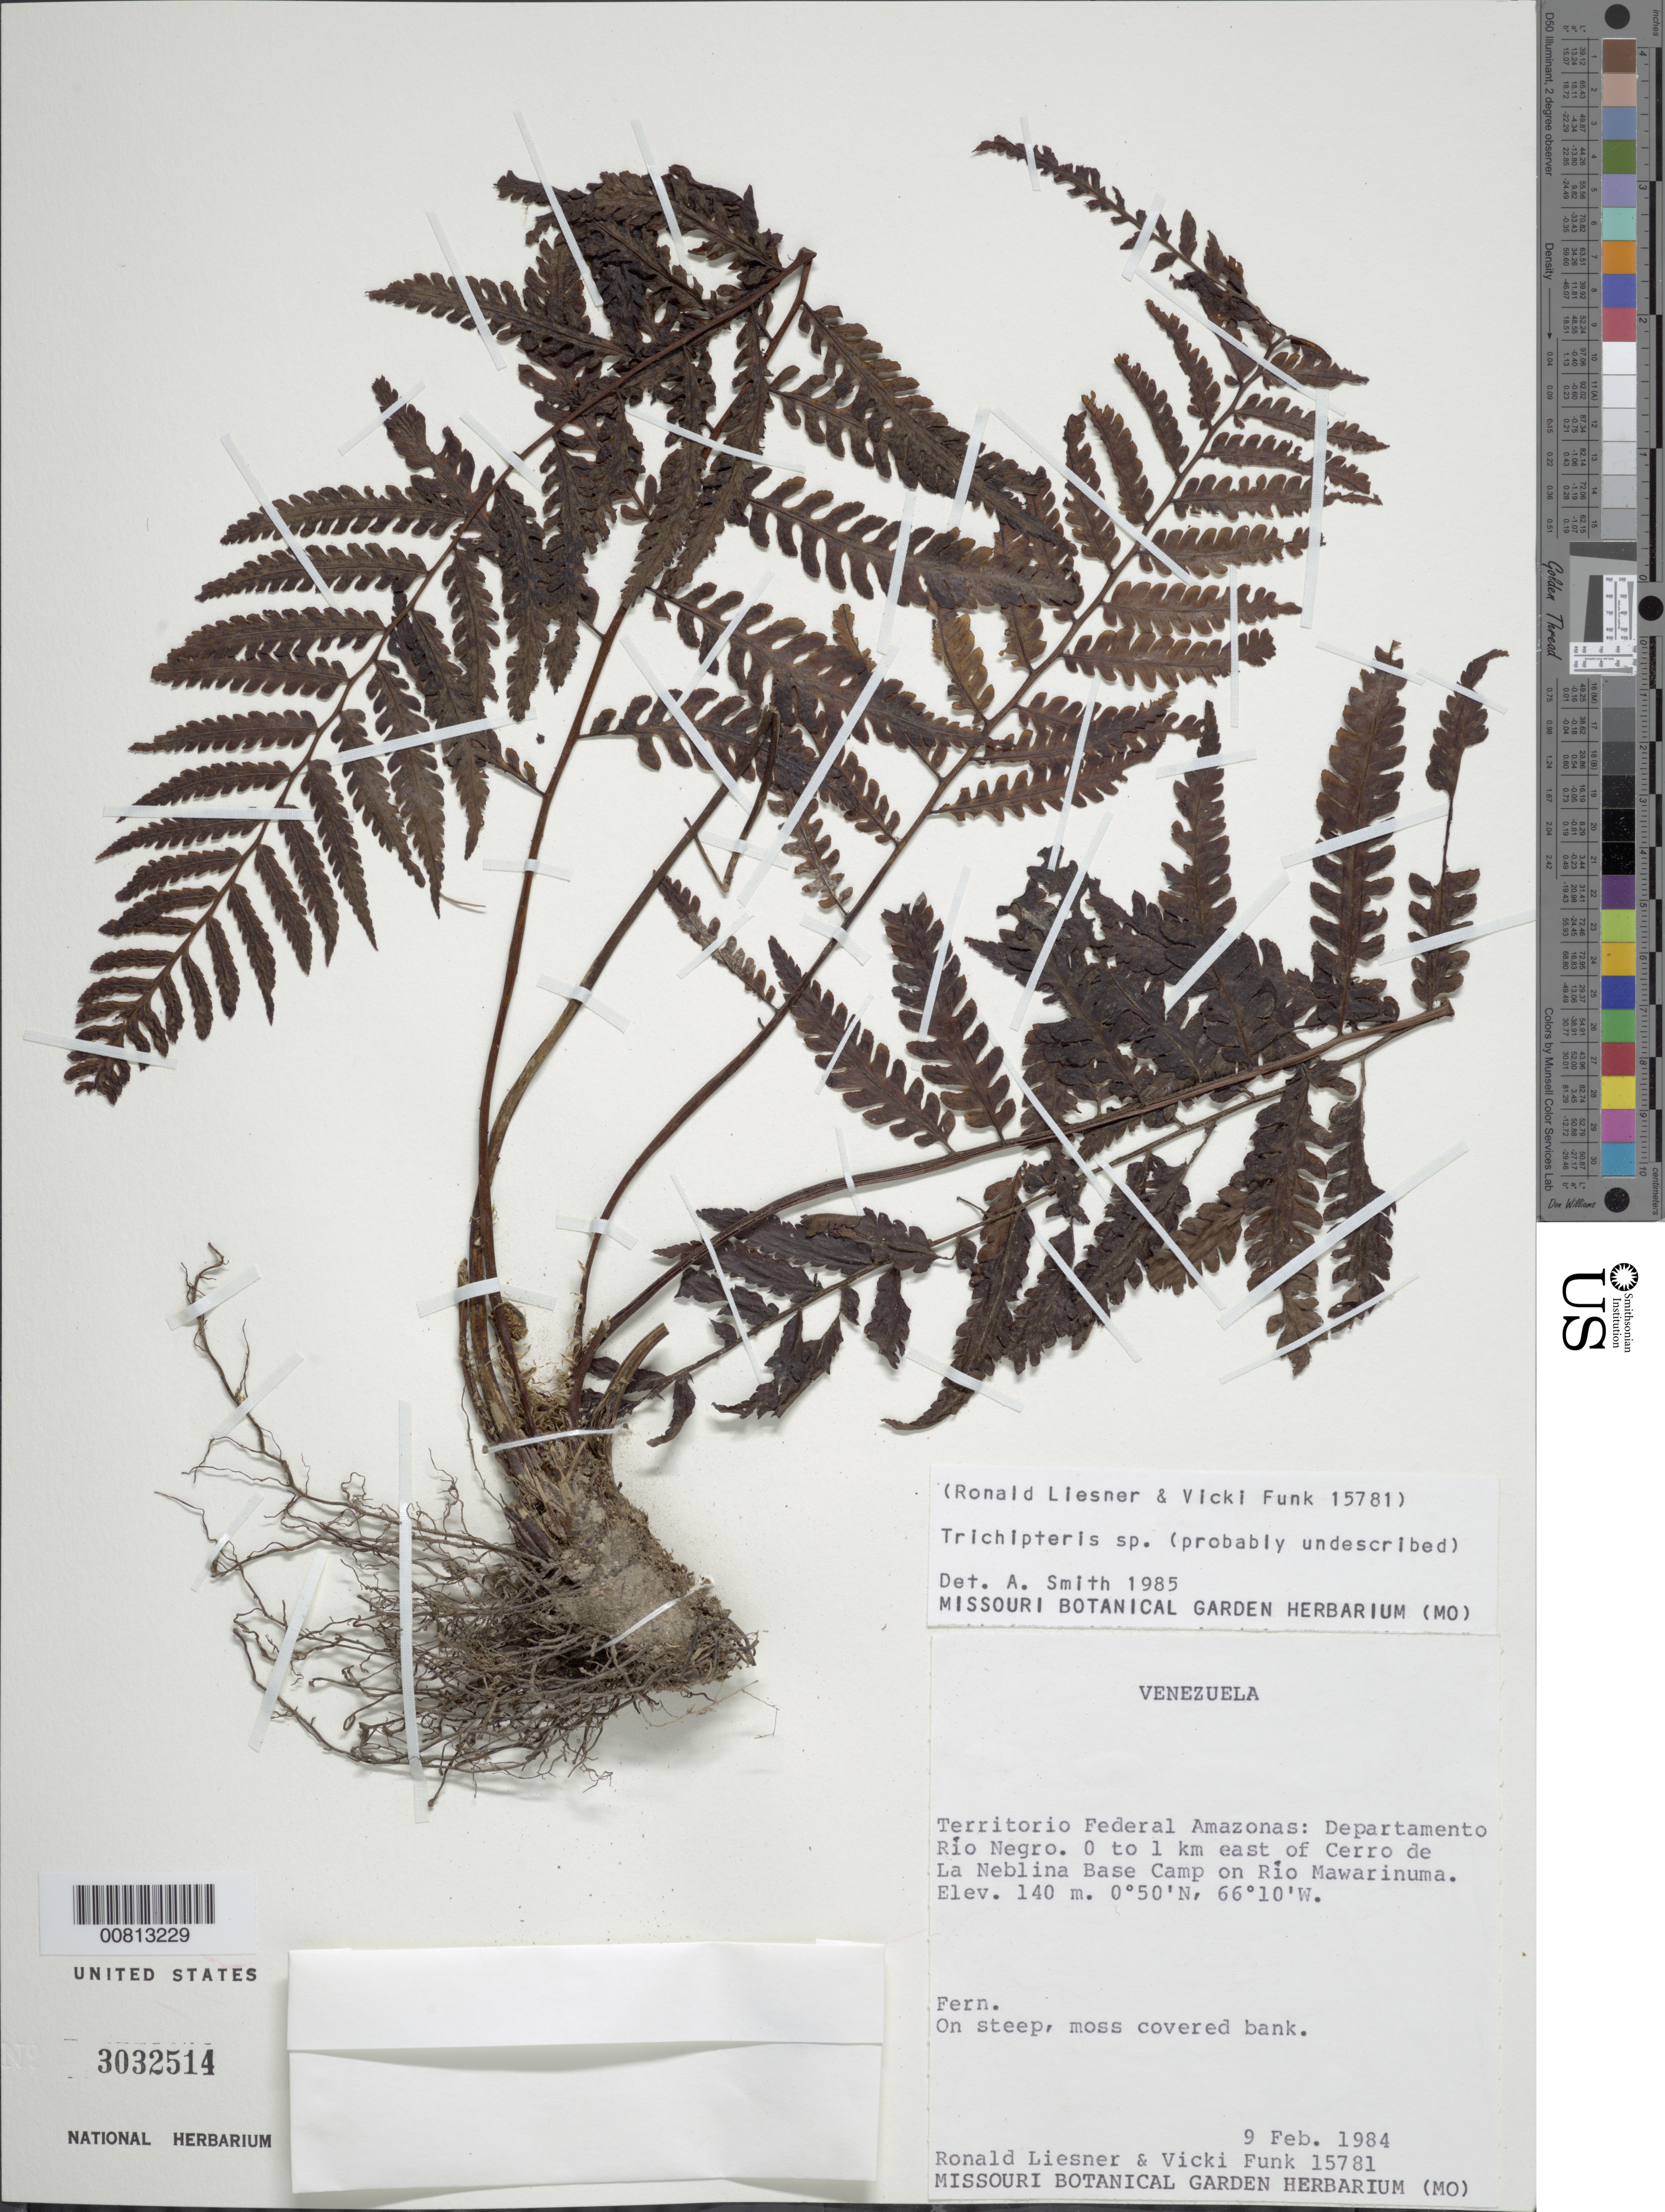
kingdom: Plantae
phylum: Tracheophyta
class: Polypodiopsida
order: Cyatheales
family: Cyatheaceae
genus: Cyathea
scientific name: Cyathea sp.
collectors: R. L. Liesner & V. Funk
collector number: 15781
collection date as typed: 9-Feb-84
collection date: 1984-02-09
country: Venezuela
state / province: Amazonas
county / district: Río Negro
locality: Río Mawarinuma, 0-1 km E of Cerro de La Neblina Base Camp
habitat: Steep, moss-covered bank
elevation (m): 140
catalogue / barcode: US 3032514